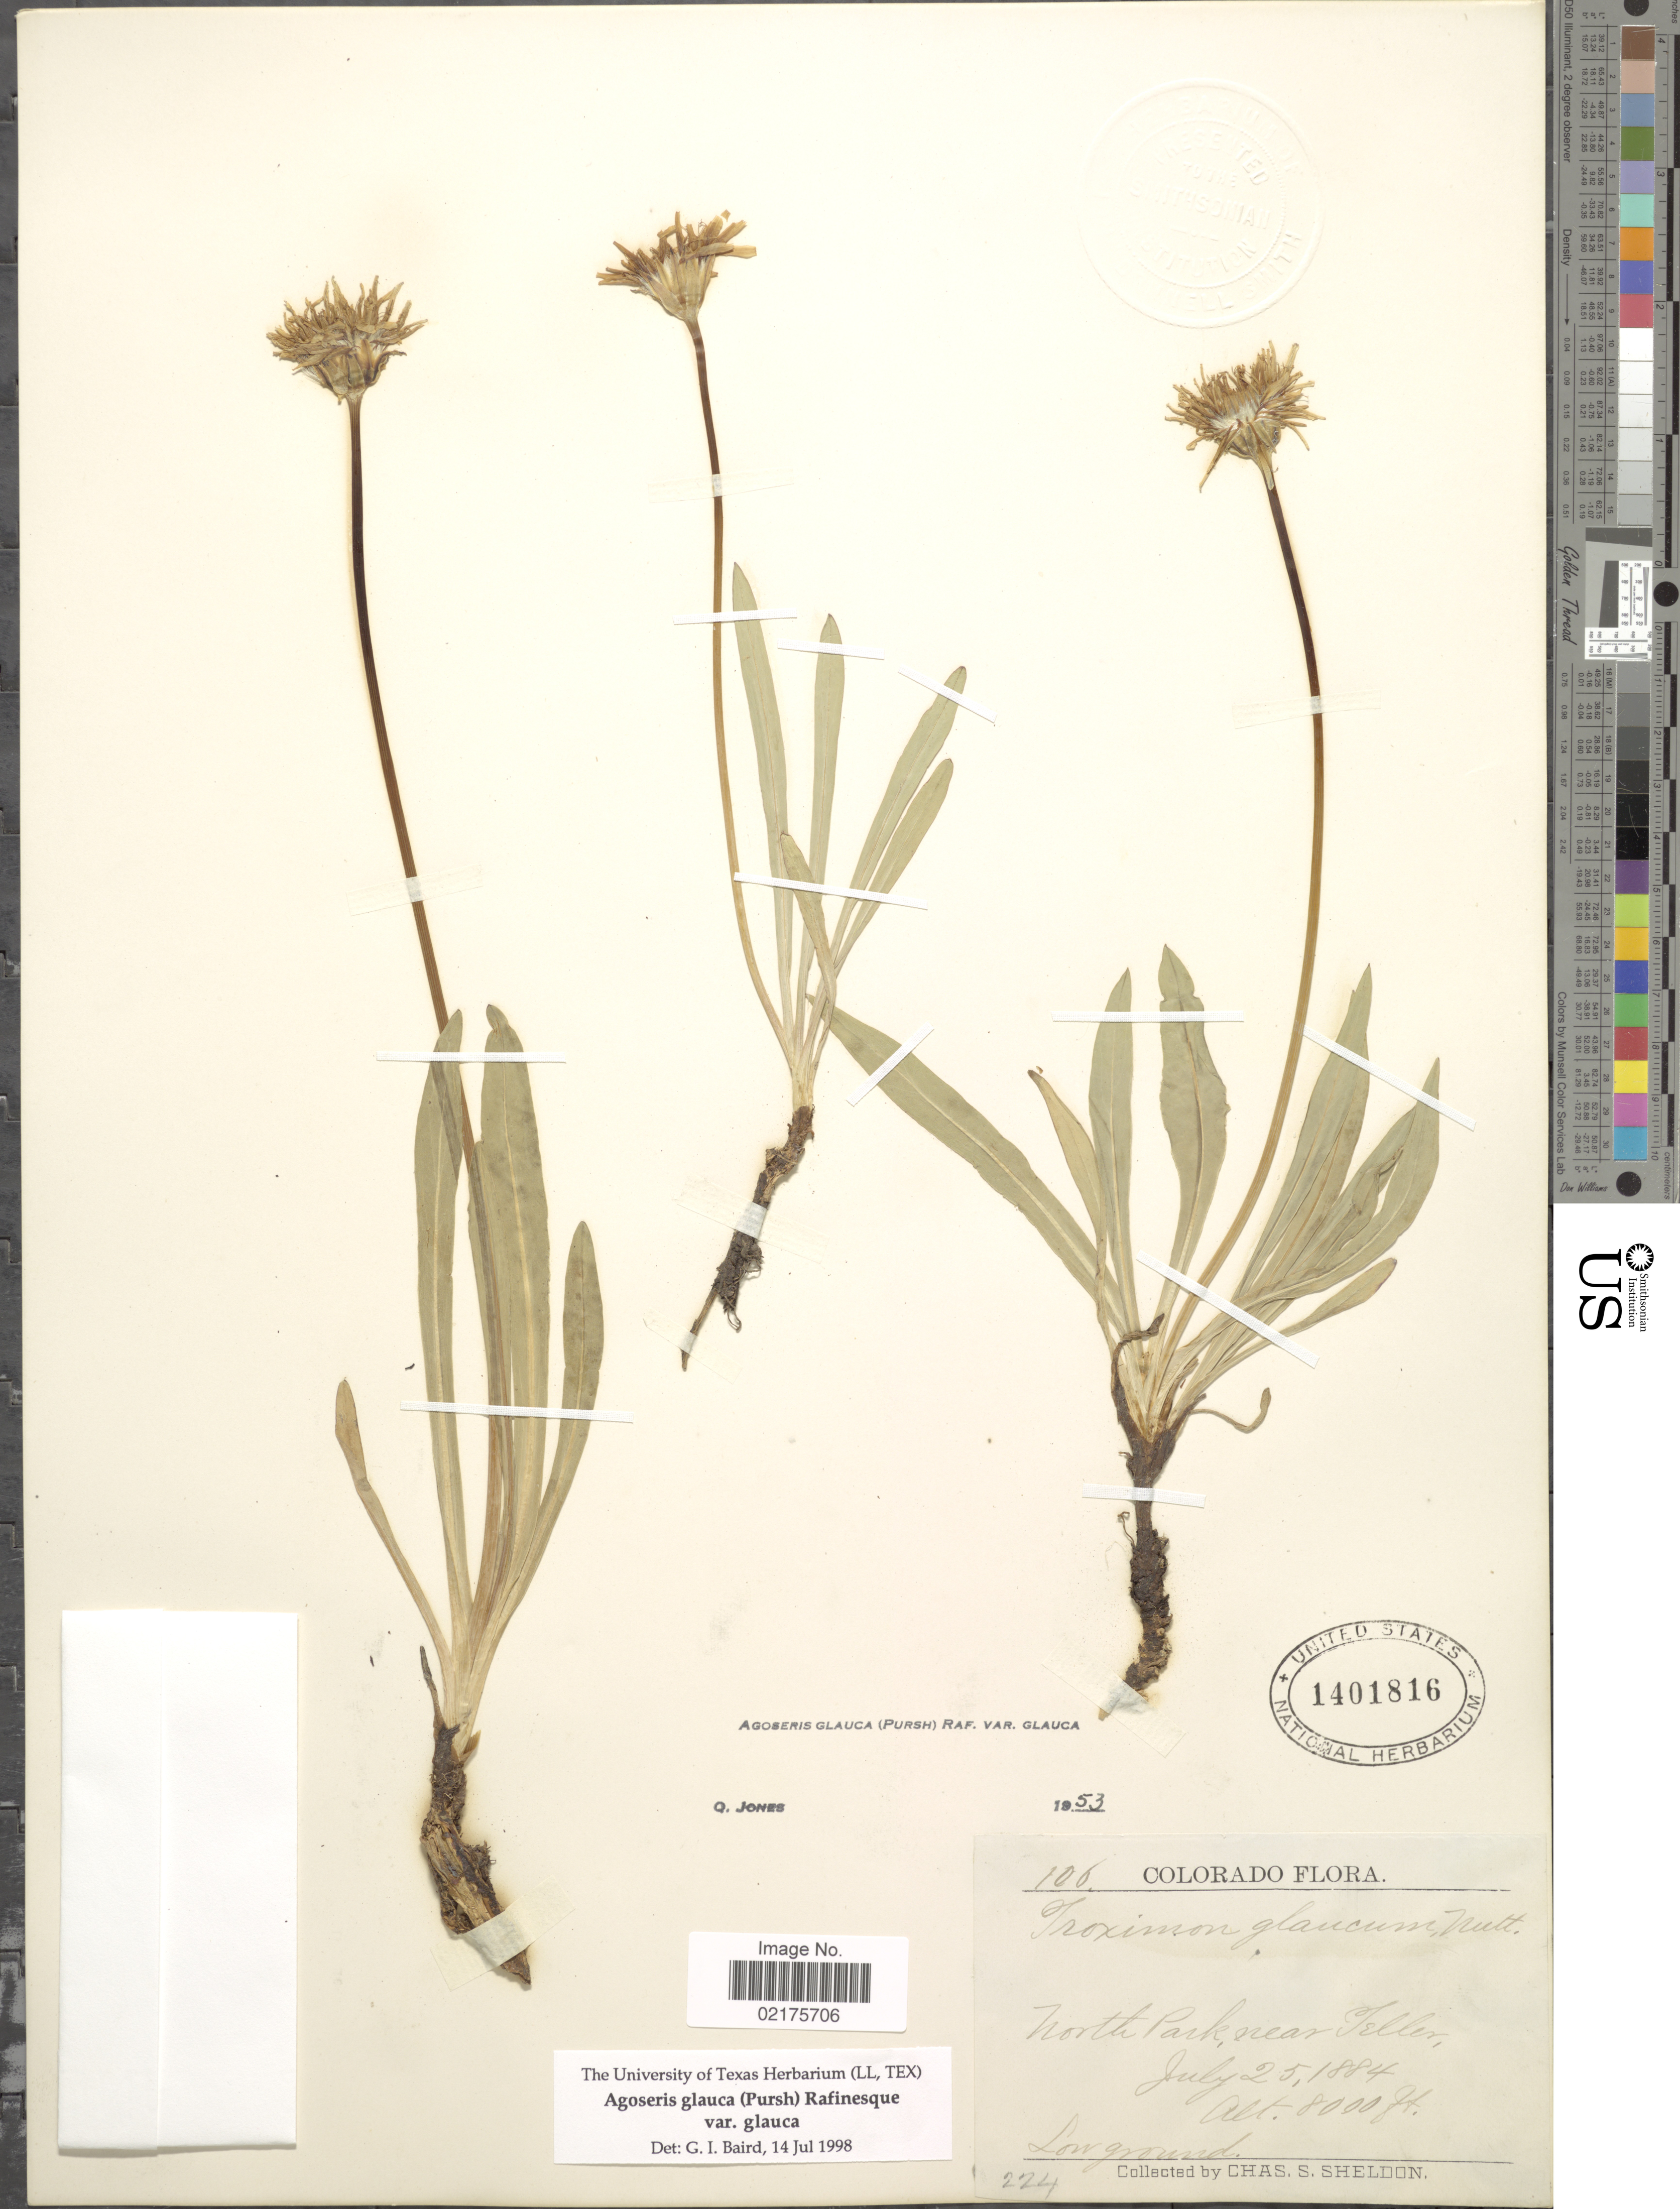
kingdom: Plantae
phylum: Tracheophyta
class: Magnoliopsida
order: Asterales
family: Asteraceae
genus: Agoseris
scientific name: Agoseris glauca var. glauca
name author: (Pursh) Raf.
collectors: C. S. Sheldon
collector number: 106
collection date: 1884-07-25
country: United States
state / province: Colorado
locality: North Park, near Teller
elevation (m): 2438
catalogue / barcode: US 1401816